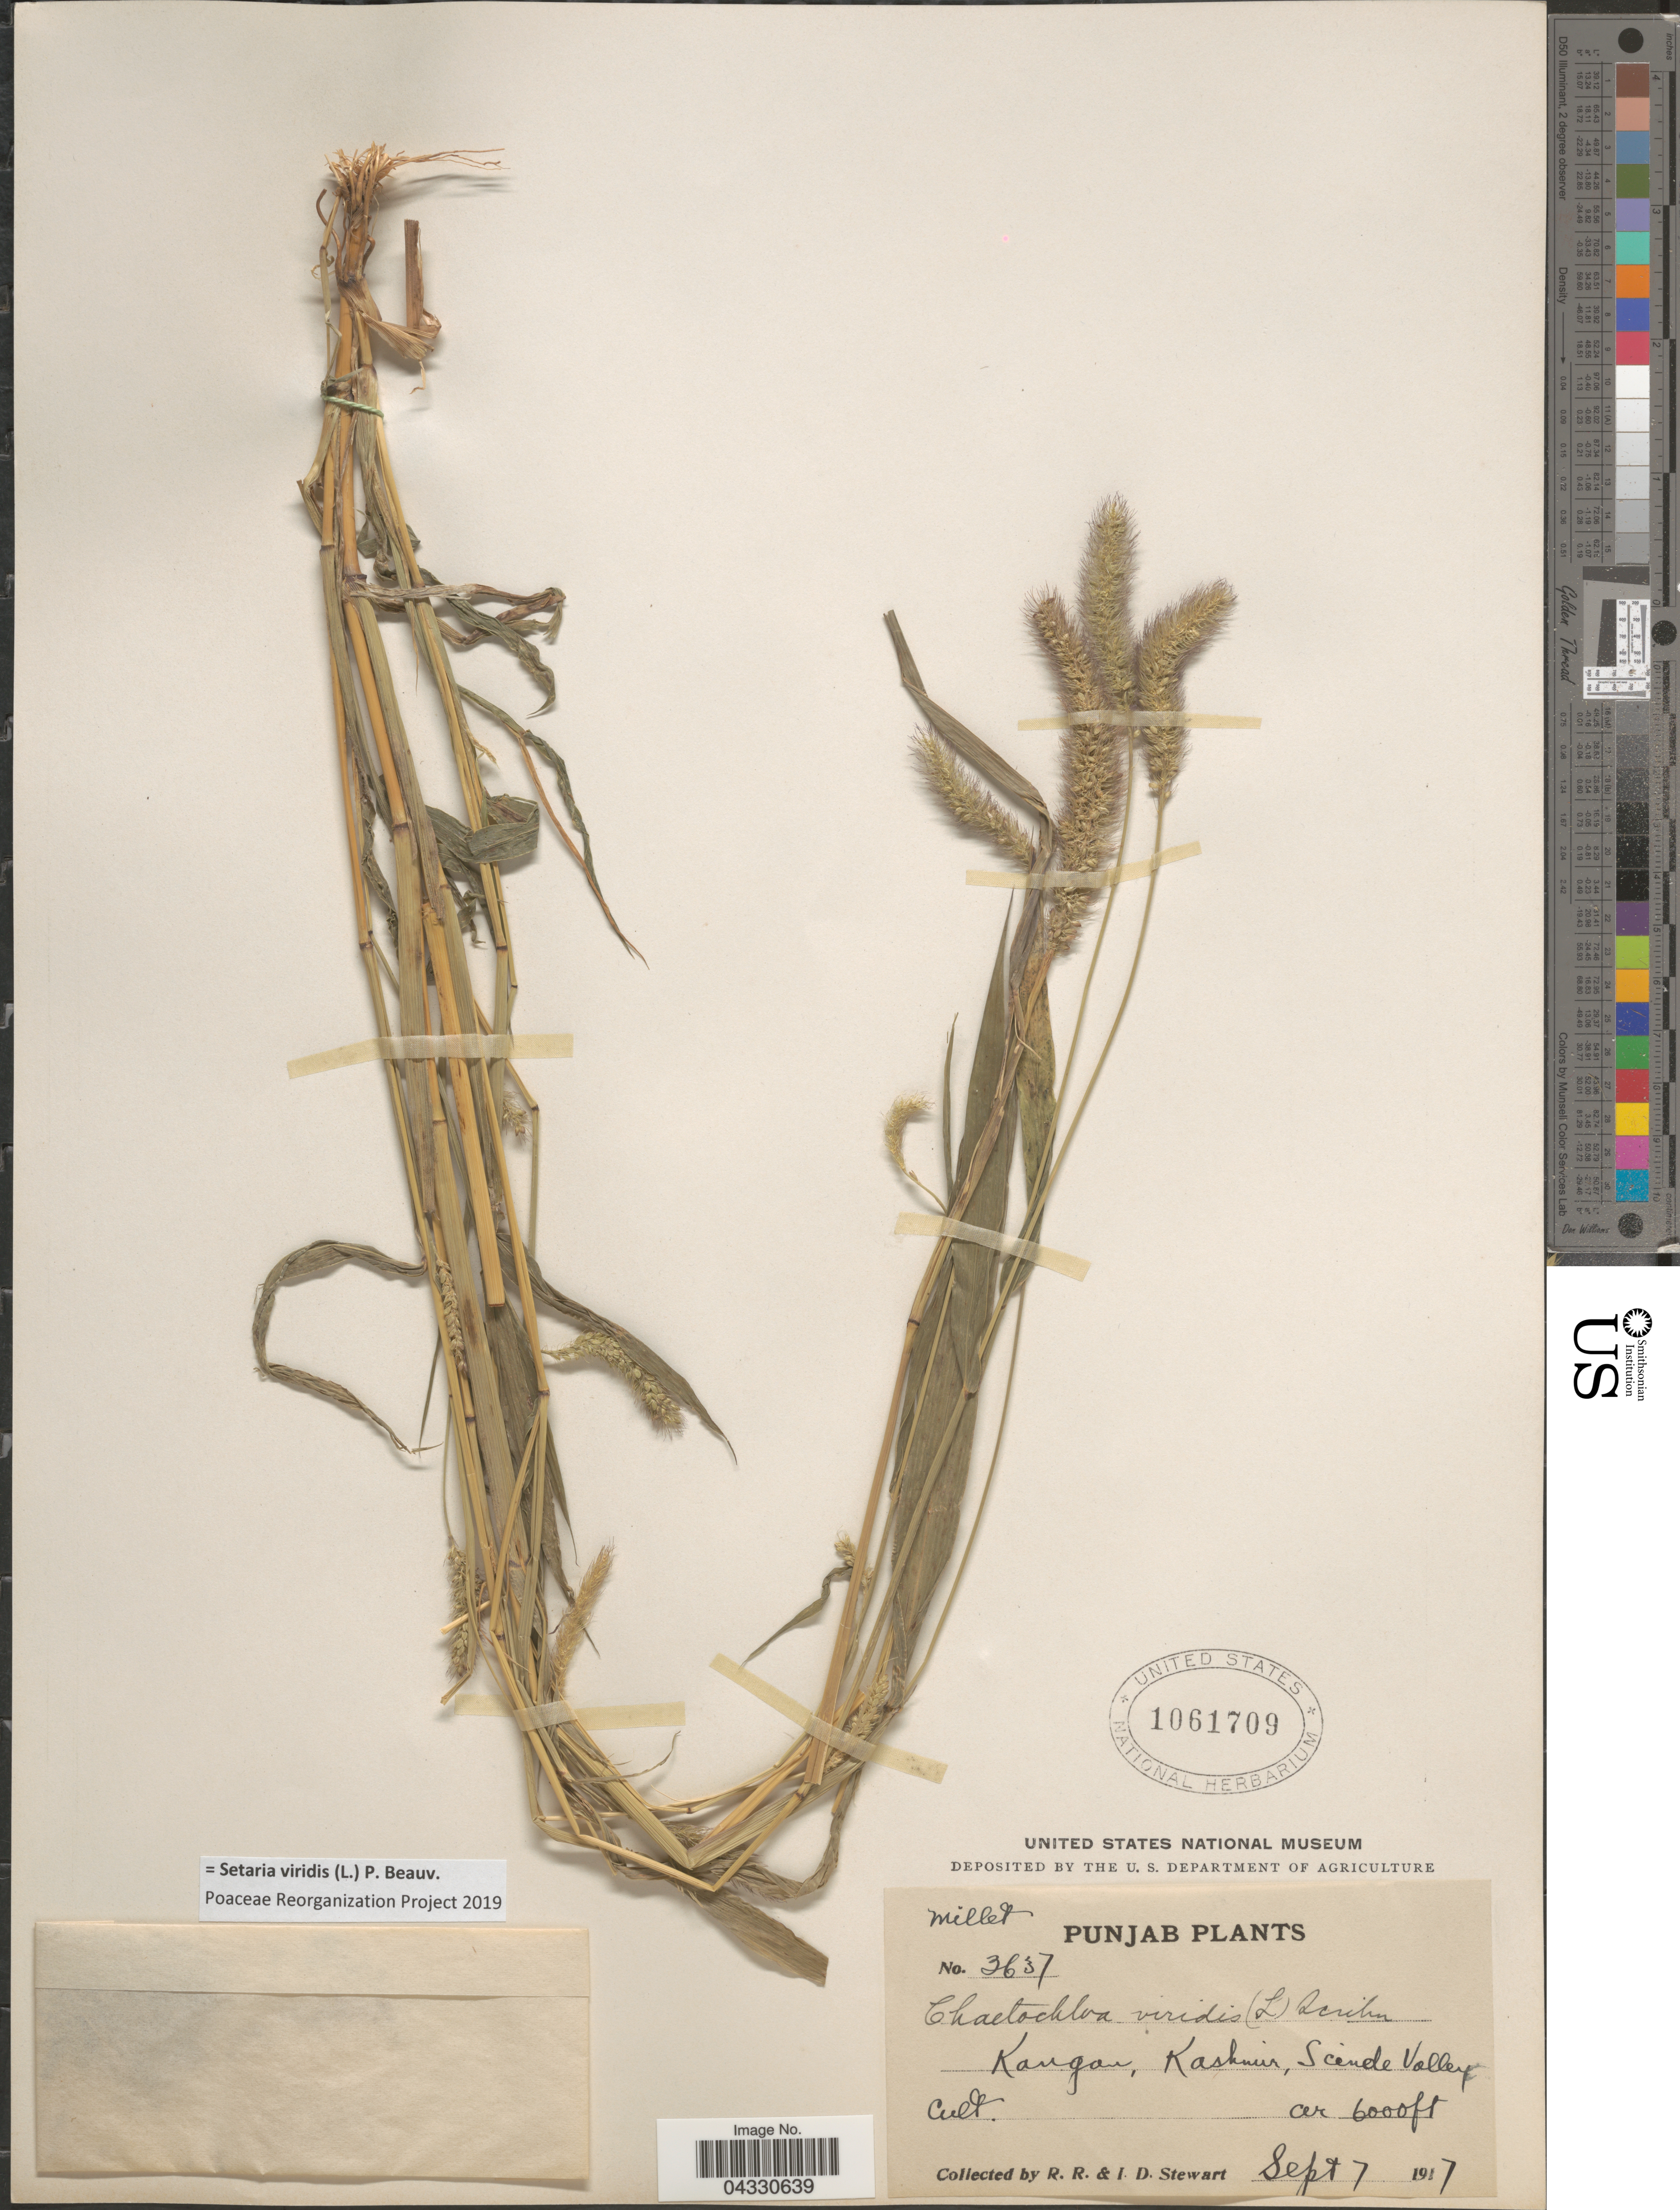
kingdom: Plantae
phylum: Tracheophyta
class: Liliopsida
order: Poales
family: Poaceae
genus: Setaria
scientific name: Setaria viridis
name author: (L.) P. Beauv.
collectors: R. Stewart & I. Stewart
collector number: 3637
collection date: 1917-09-07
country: India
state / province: Jammu and Kashmir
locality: Kangan, Kashmir, Scinde Valley.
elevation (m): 1829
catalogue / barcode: US 1061709